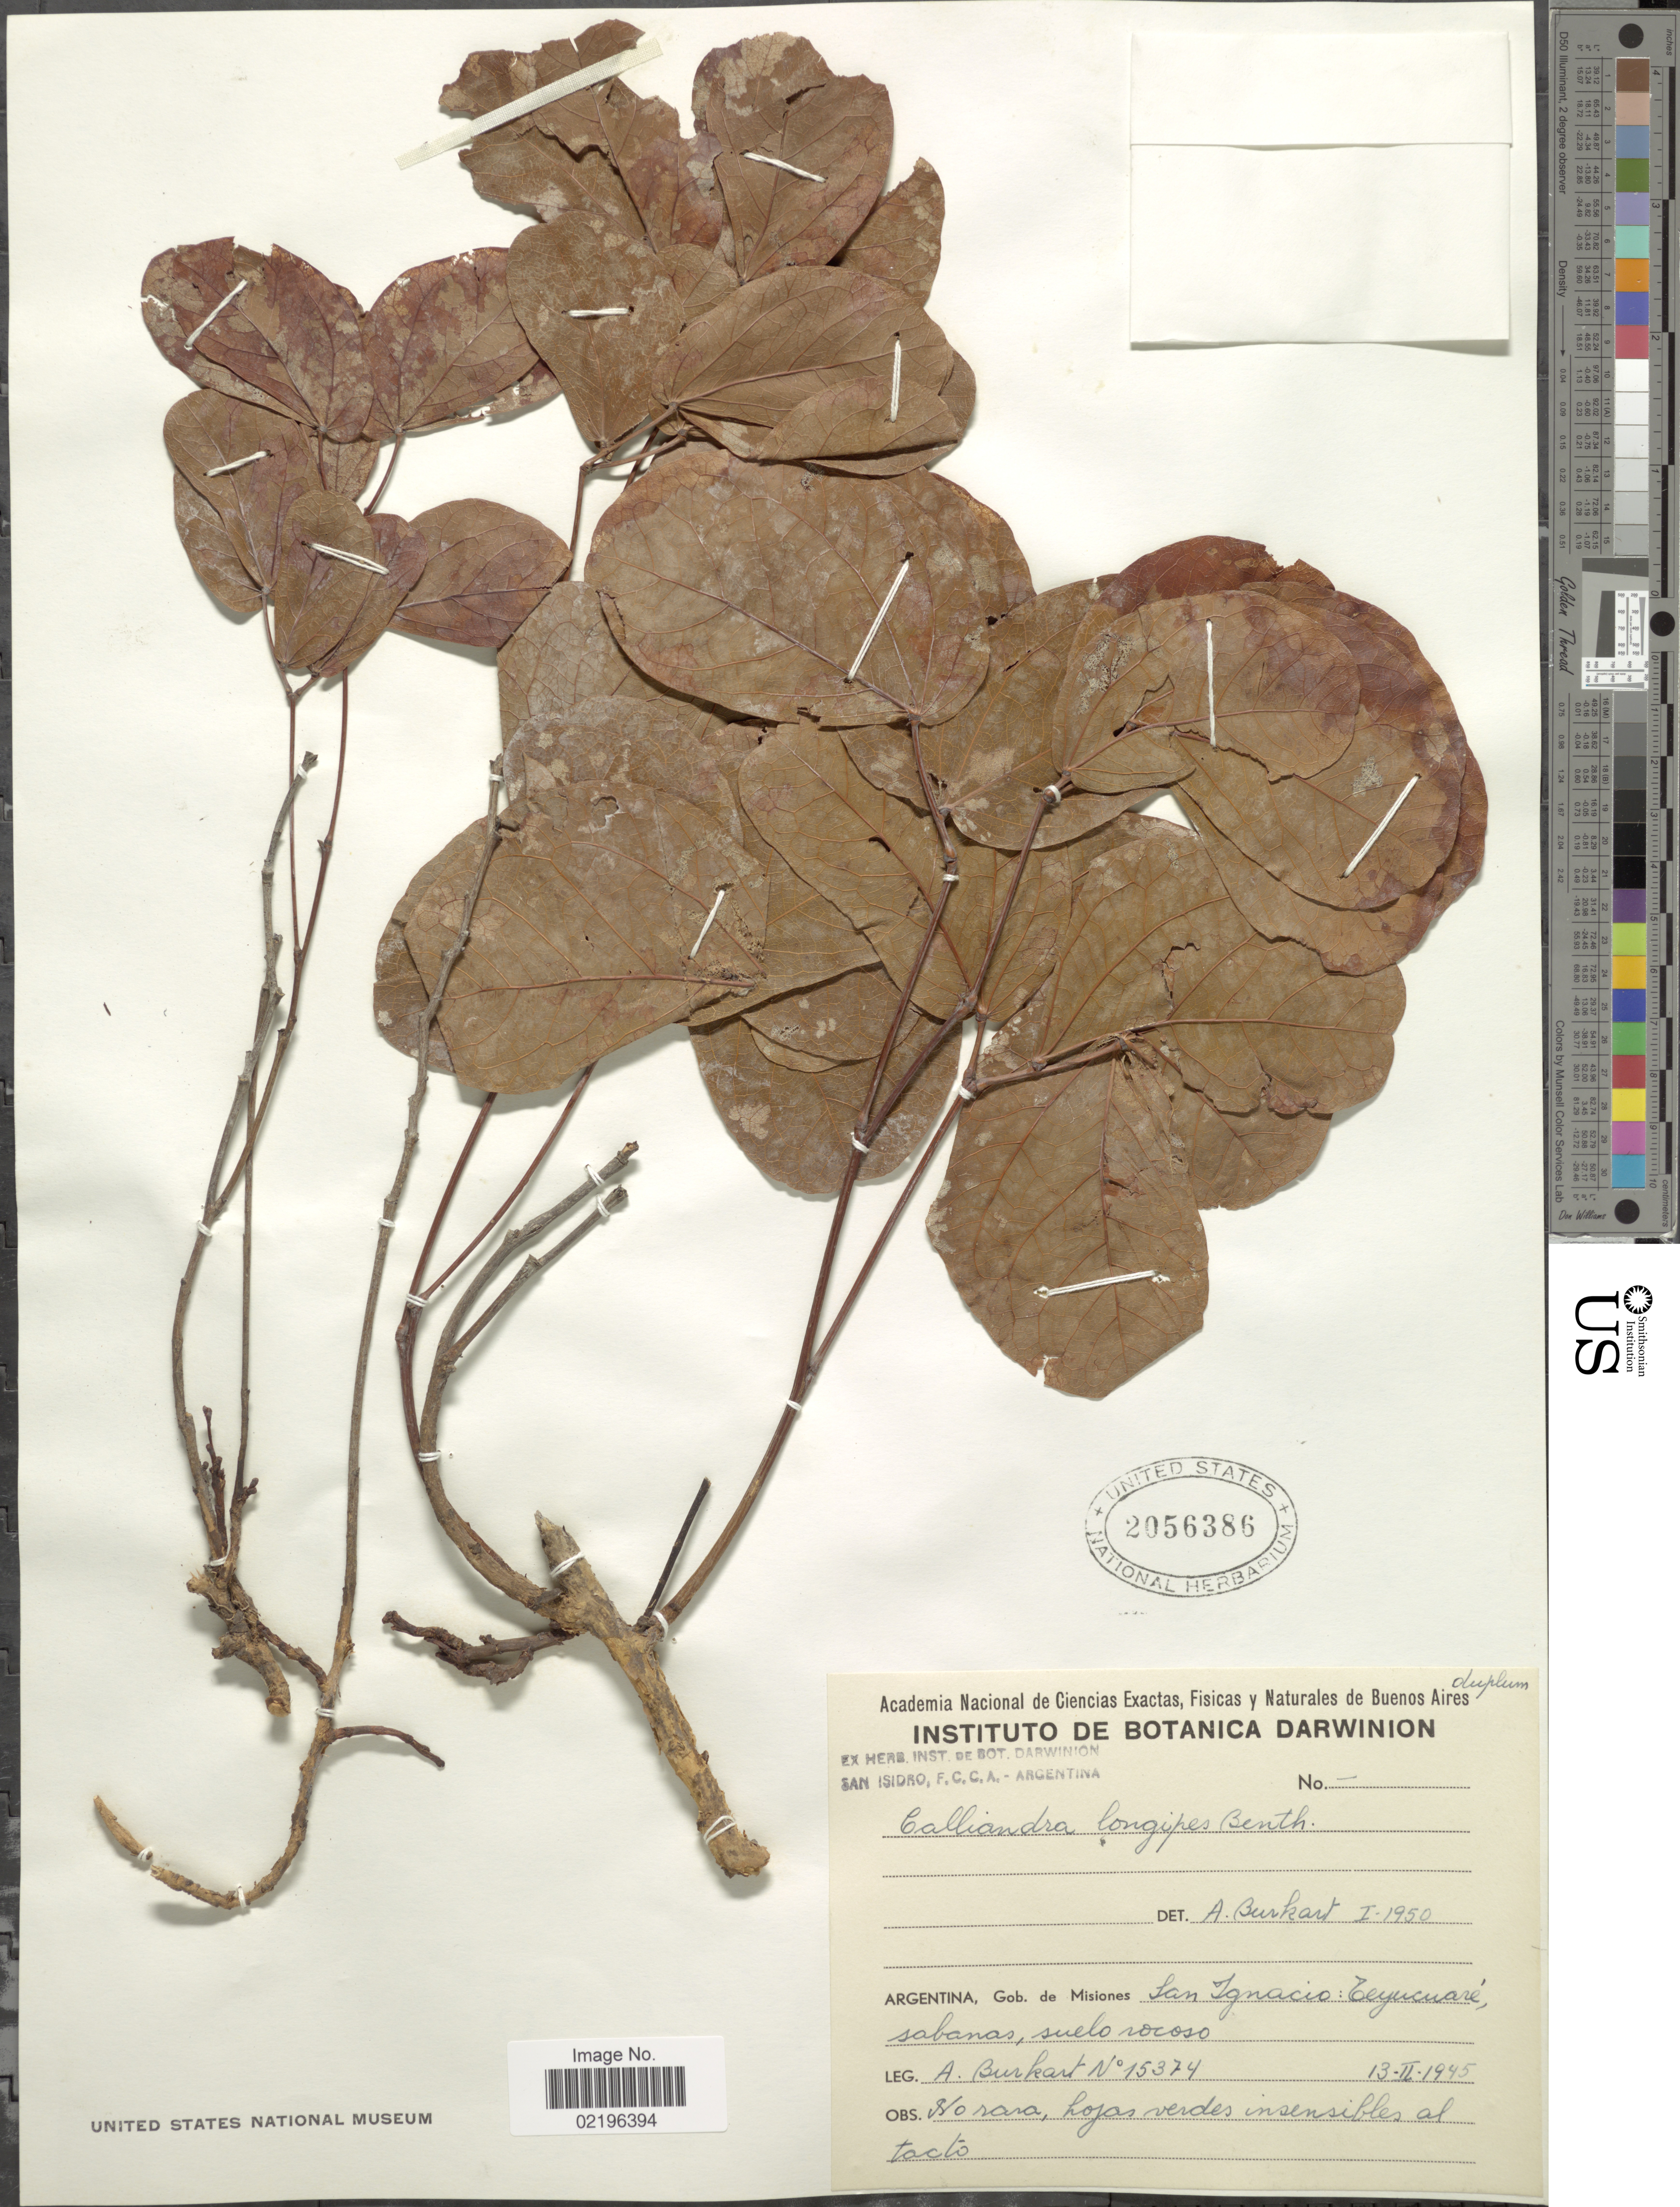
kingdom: Plantae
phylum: Tracheophyta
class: Magnoliopsida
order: Fabales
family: Fabaceae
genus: Calliandra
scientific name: Calliandra longipes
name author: Benth.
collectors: A. E. Burkart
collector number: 15374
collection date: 1945-02-13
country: Argentina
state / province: Misiones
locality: Gob. de Misiones. San Ignacio: Ceyucuare, sabanas, suelo rocoso.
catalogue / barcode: US 2056386